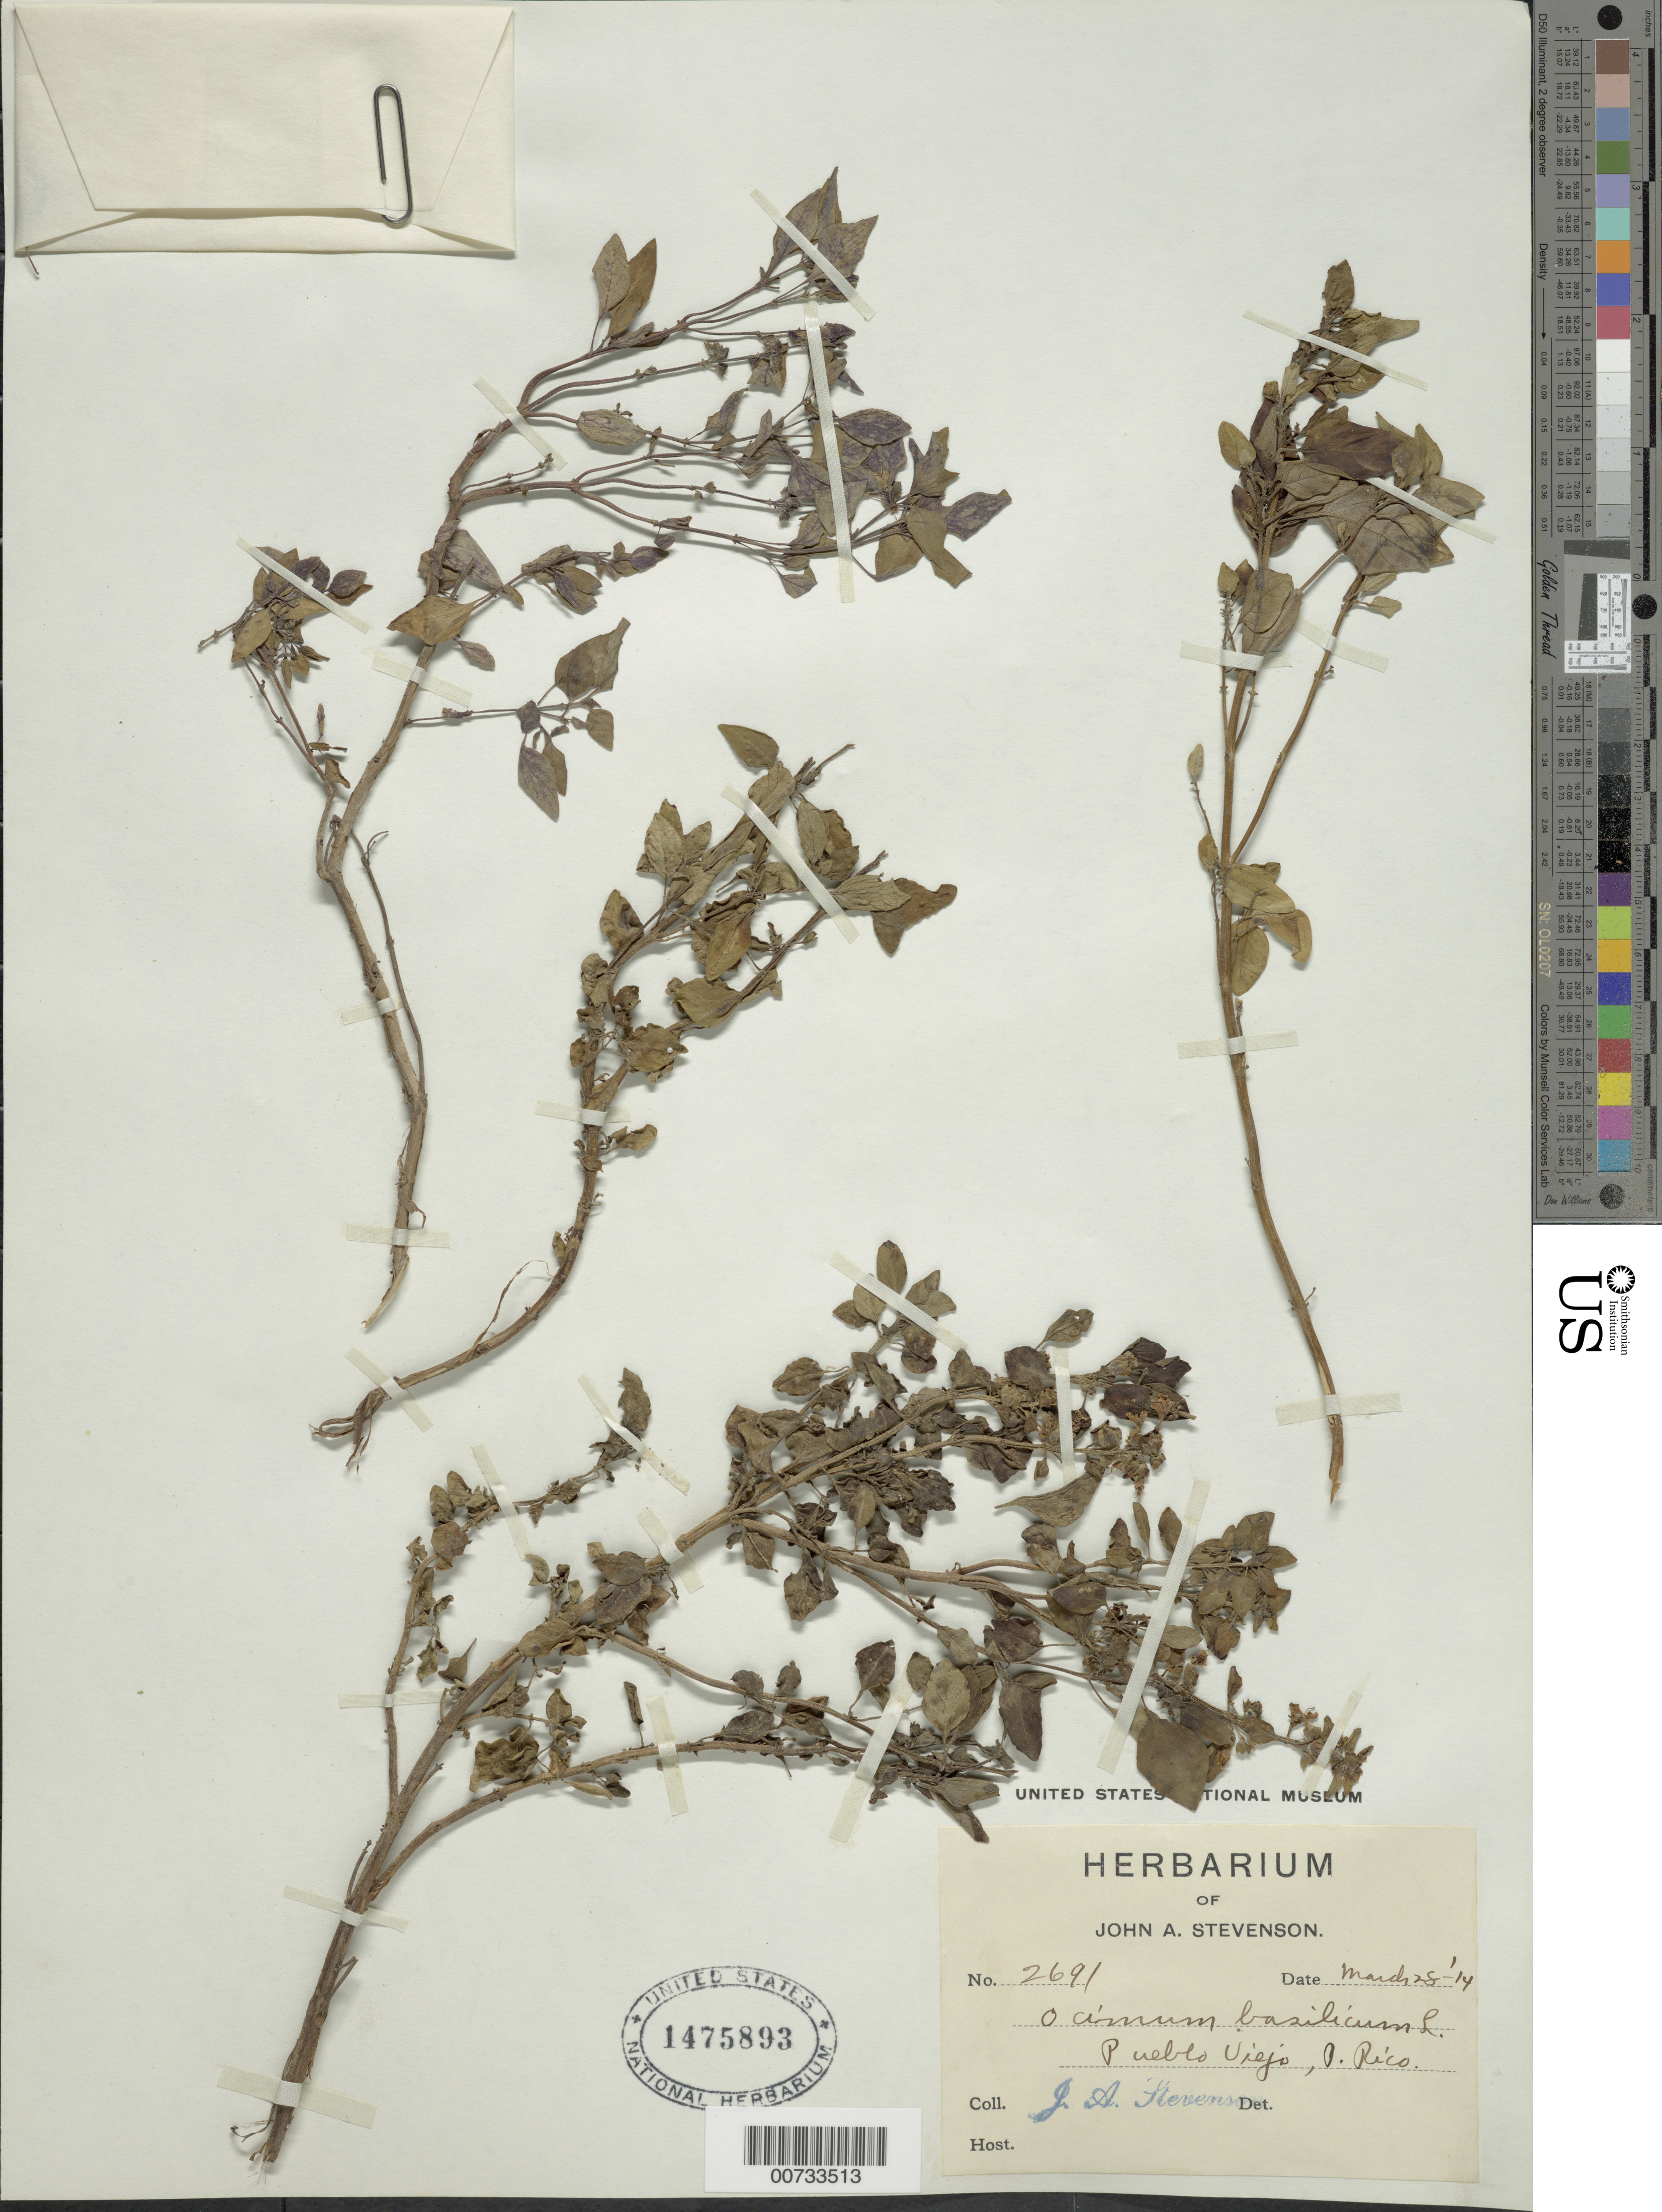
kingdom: Plantae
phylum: Tracheophyta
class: Magnoliopsida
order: Lamiales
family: Lamiaceae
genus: Ocimum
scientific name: Ocimum basilicum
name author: L.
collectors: J. Stevenson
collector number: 2691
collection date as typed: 28 Mar 1914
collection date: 1914-03-28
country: Puerto Rico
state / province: Guaynabo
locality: Pueblo Viejo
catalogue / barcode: US 1475893